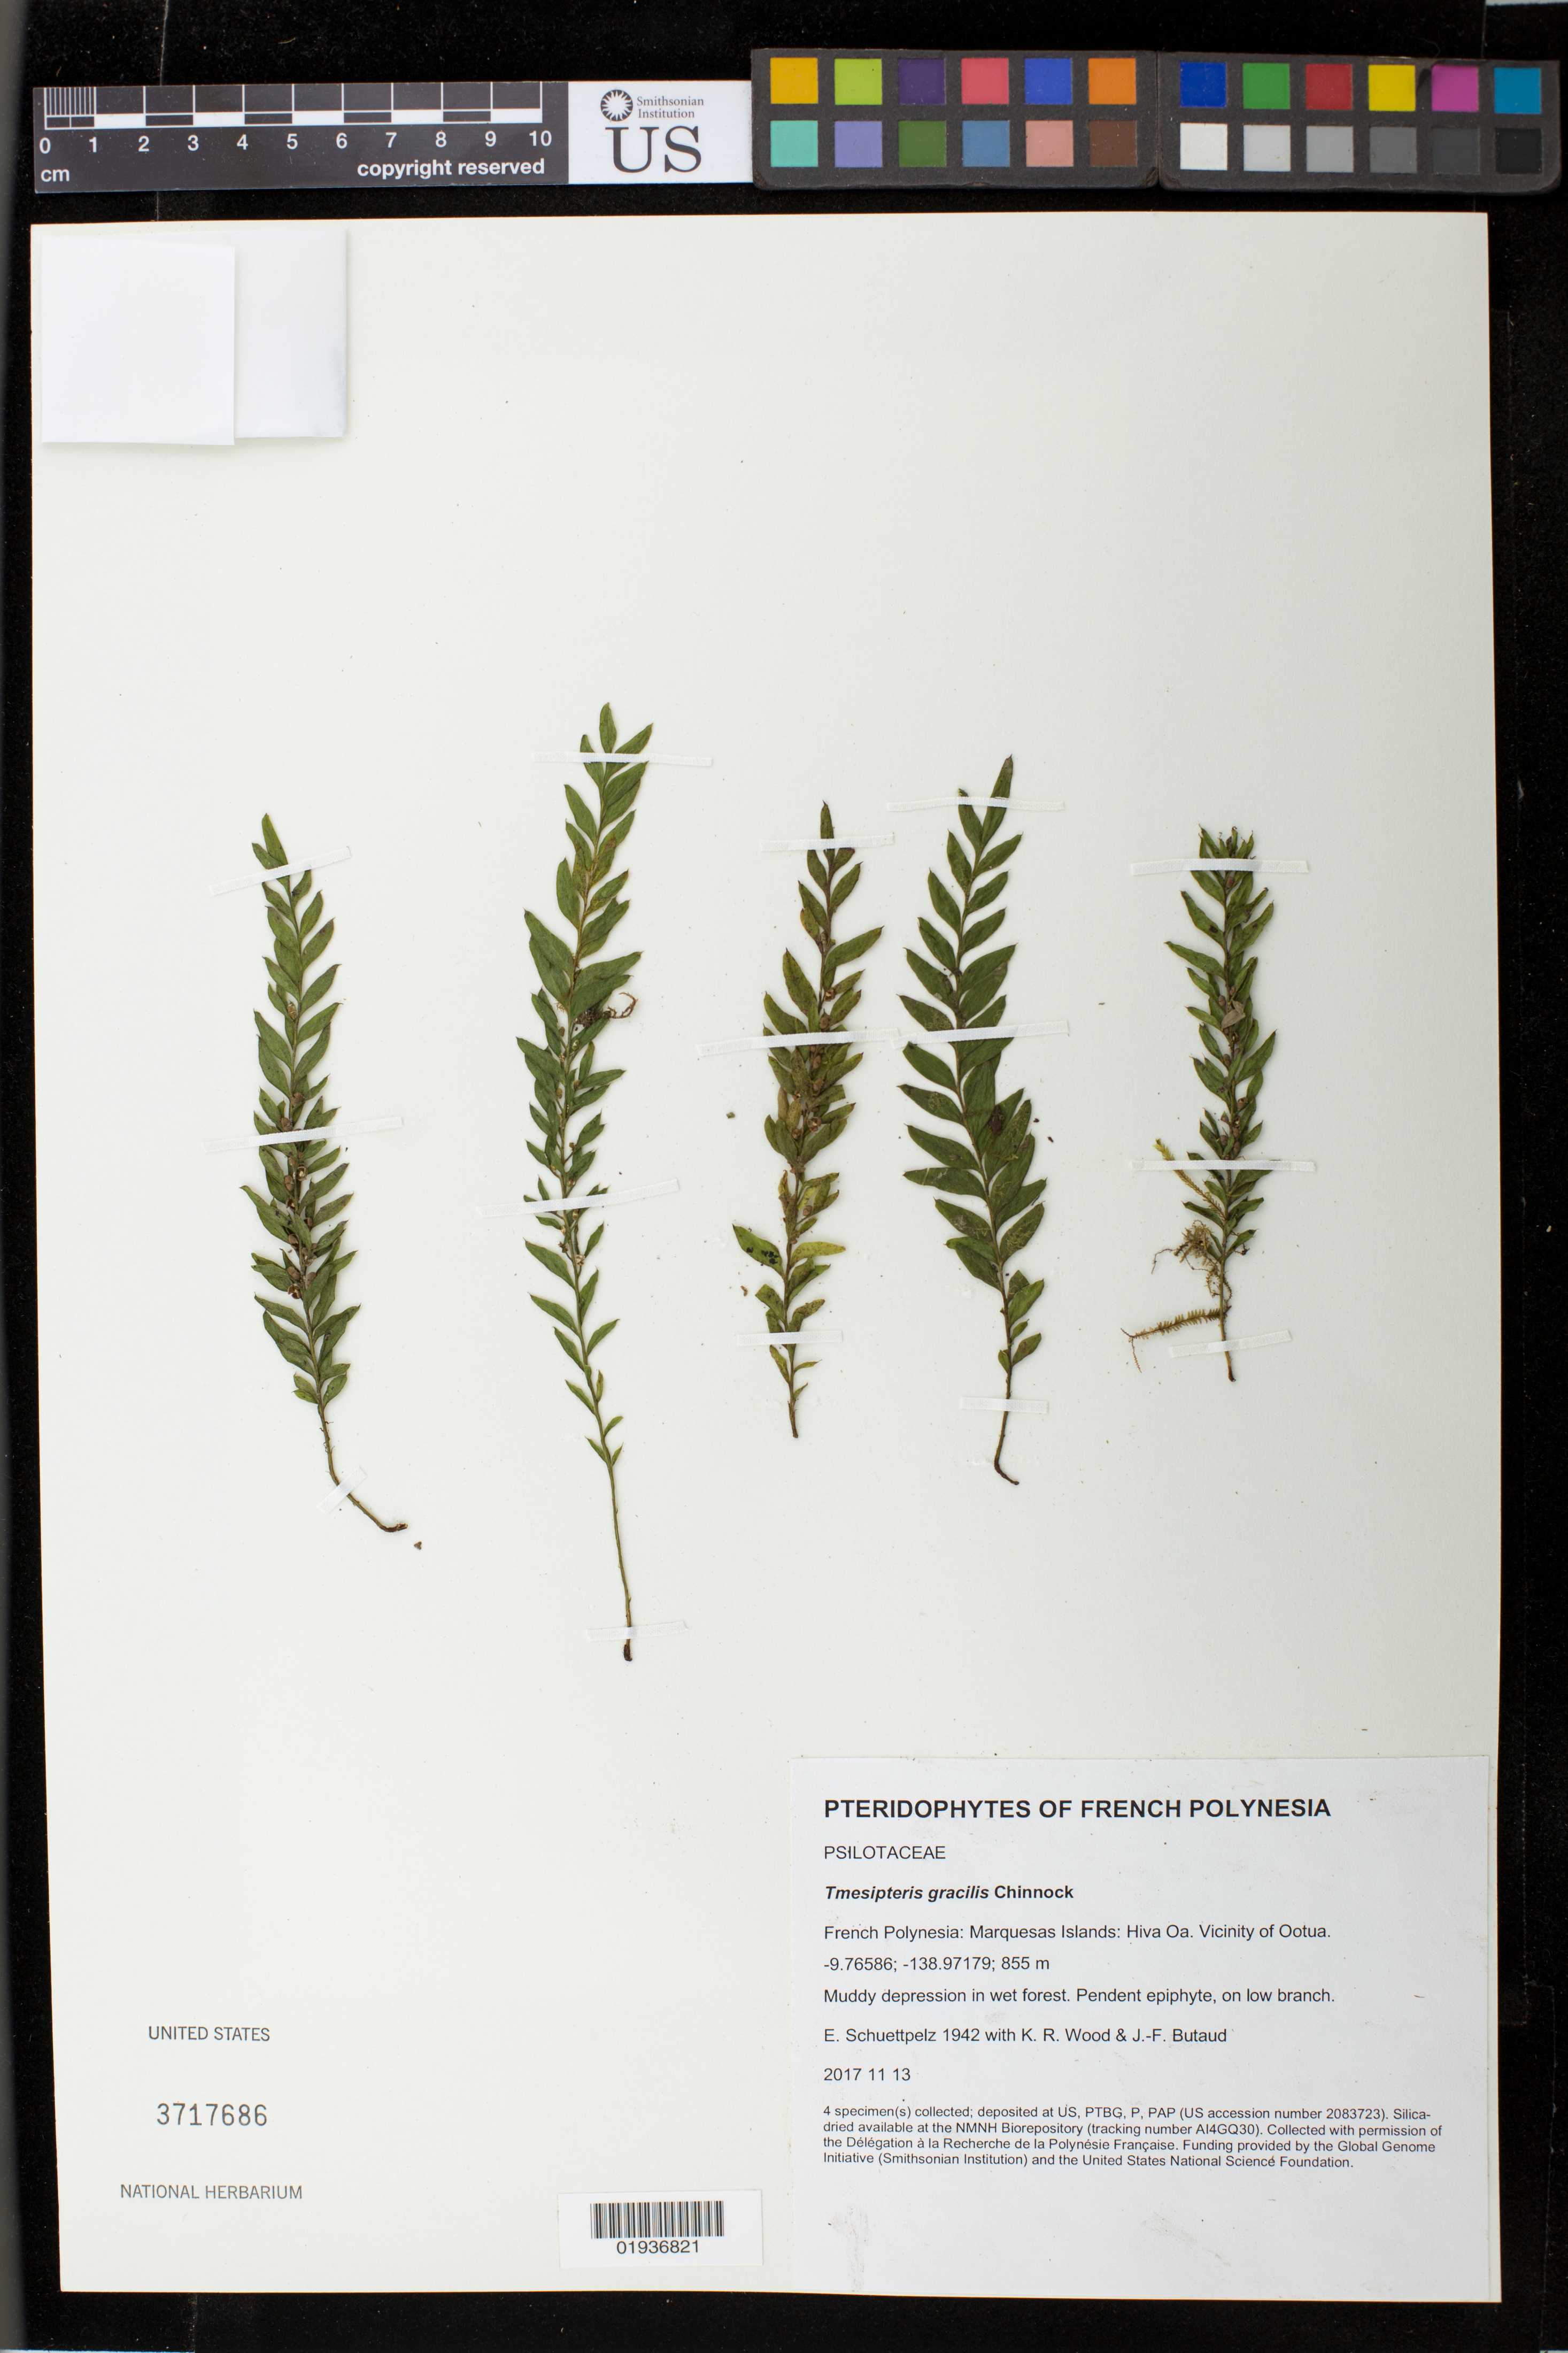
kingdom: Plantae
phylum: Tracheophyta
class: Polypodiopsida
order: Psilotales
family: Psilotaceae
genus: Tmesipteris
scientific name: Tmesipteris gracilis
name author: Chinnock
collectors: E. Schuettpelz, K. R. Wood & J. -F. Butaud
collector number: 1942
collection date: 2017-11-13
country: French Polynesia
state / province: Marquesas Islands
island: Hiva Oa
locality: Vicinity of Ootua.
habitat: Muddy depression in wet forest.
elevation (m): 855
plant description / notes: Collected with permission of the Délégation à la Recherche de la Polynésie Française. Funding provided by the Global Genome Initiative (Smithsonian Institution) and the United States National Science Foundation. Silica dried tissue stored at AI4GQ30 in the NMNH Biorepository, Smithsonian Institution.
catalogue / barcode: US 3717686